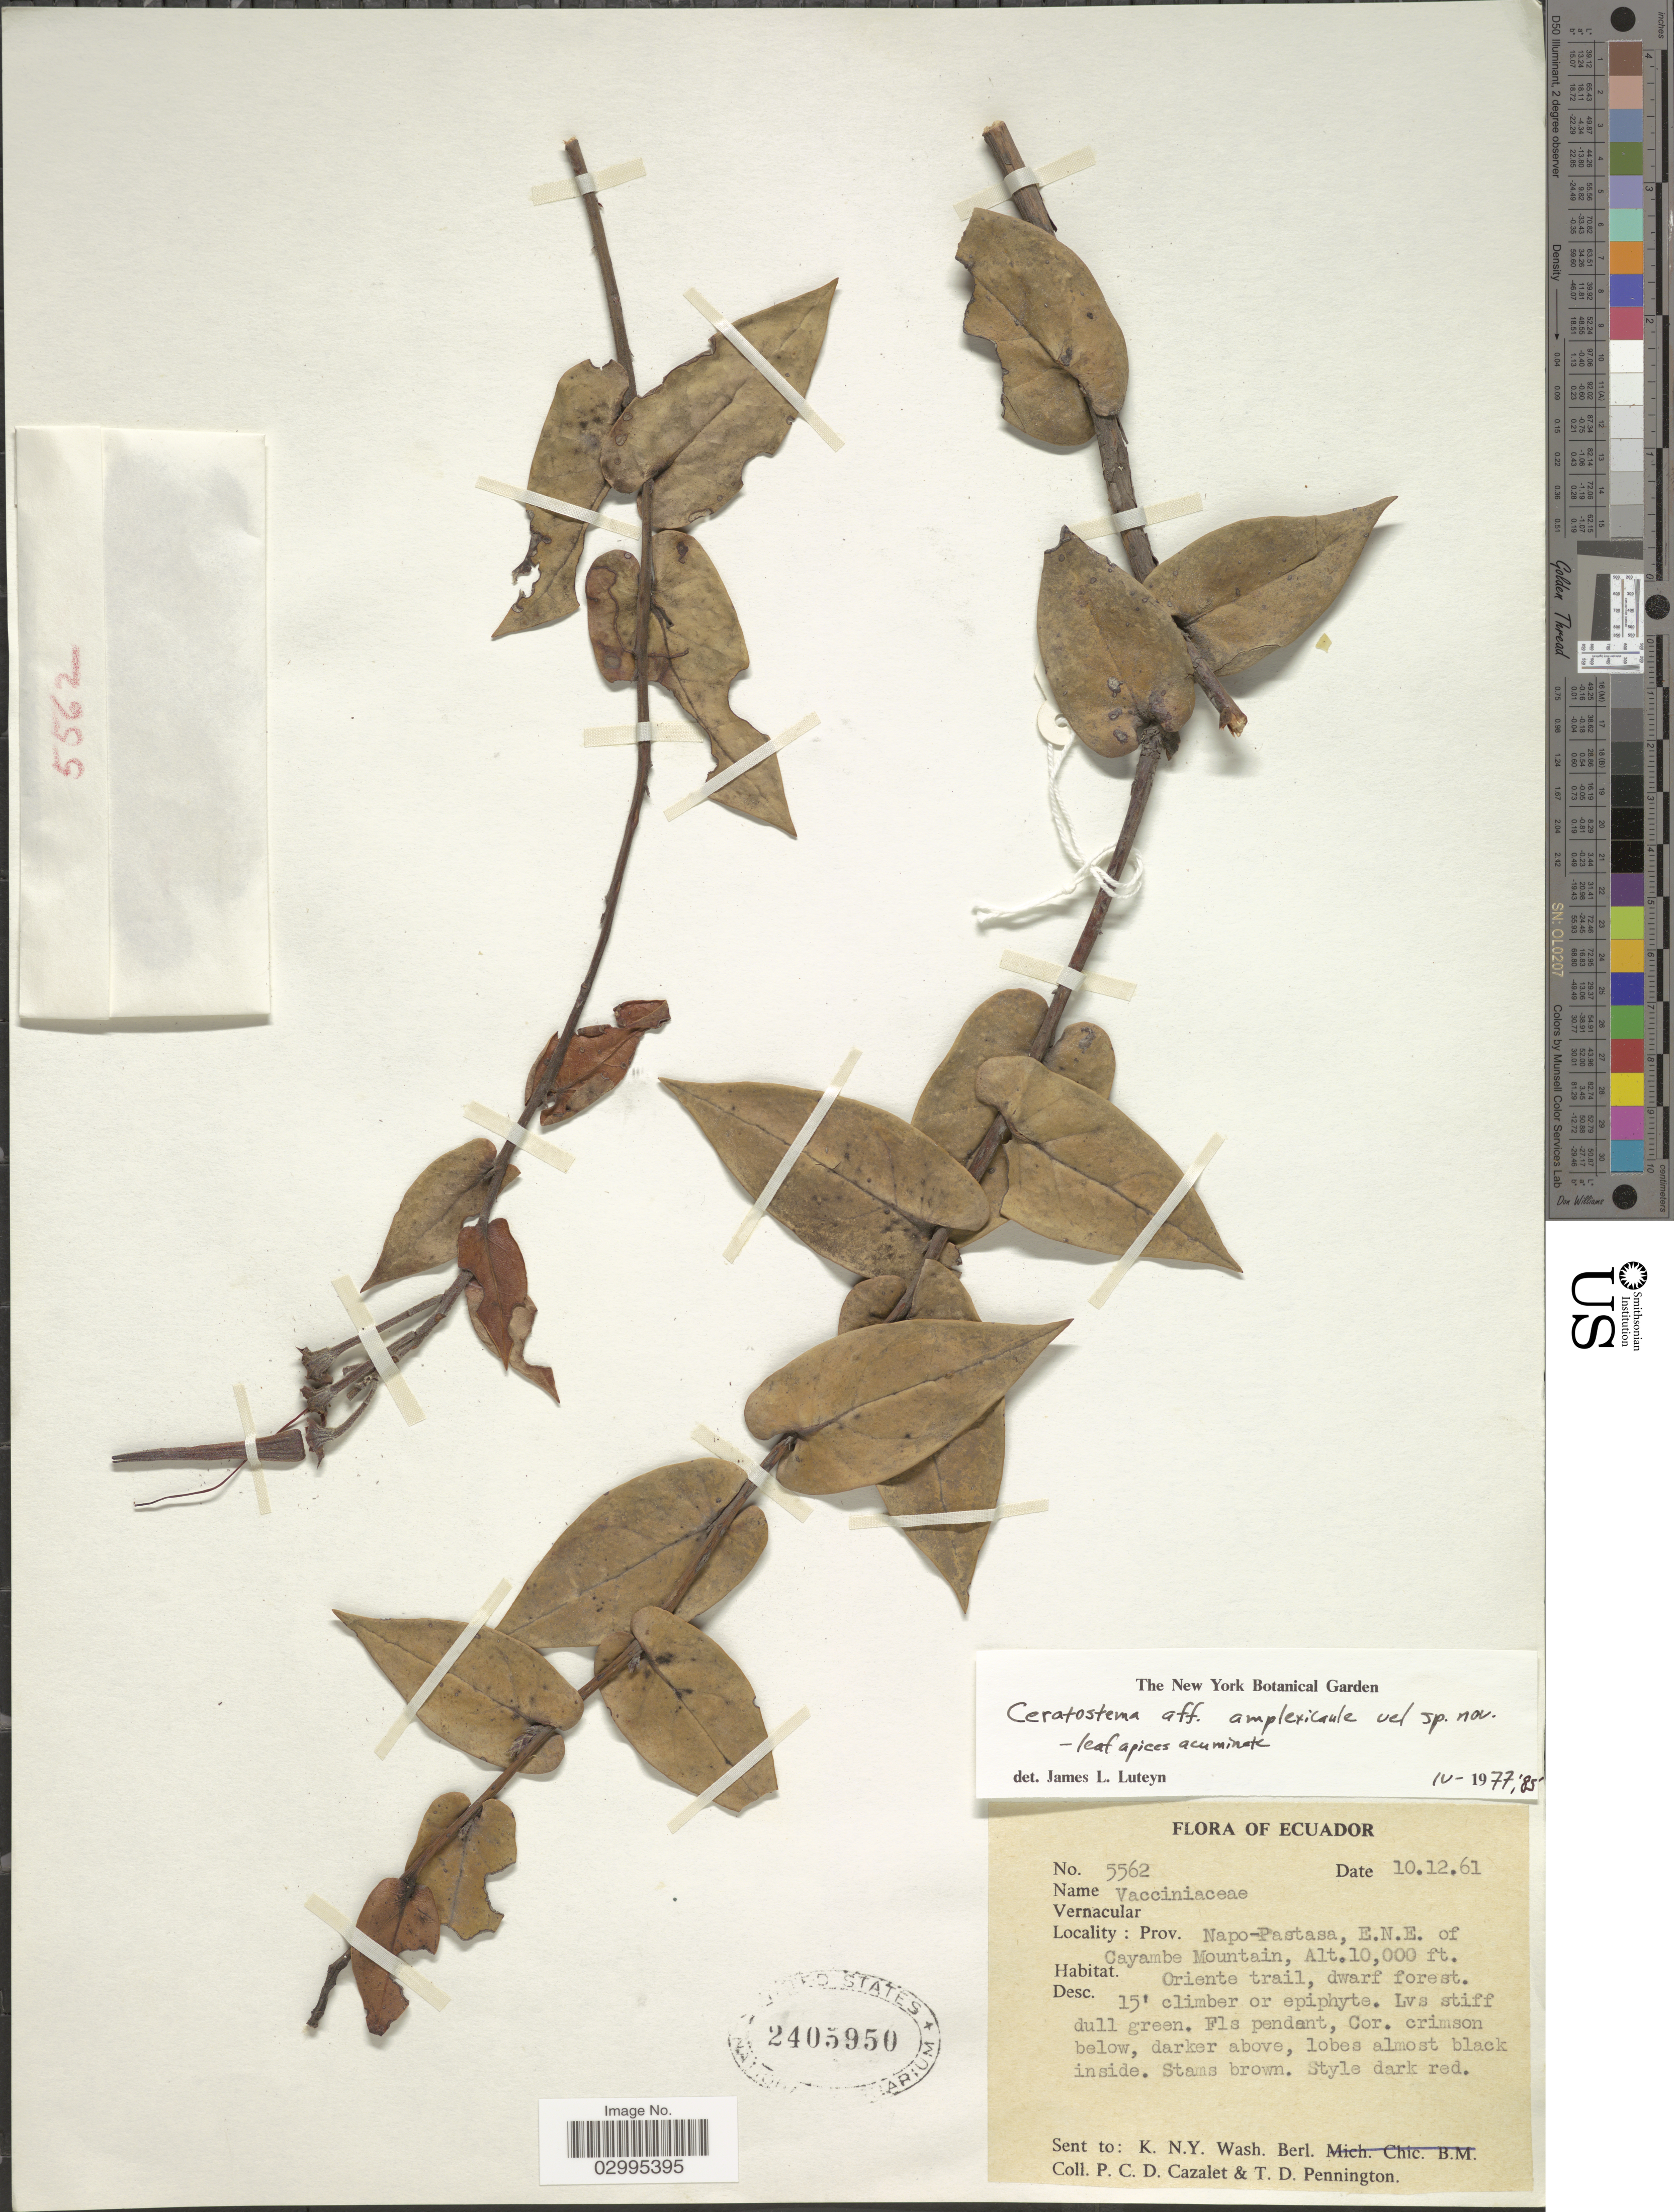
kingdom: Plantae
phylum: Tracheophyta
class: Magnoliopsida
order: Ericales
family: Ericaceae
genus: Cavendishia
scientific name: Cavendishia sp.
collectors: P. C. D. Cazalet & T. D. Pennington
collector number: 5562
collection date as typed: Transcribed d/m/y: 10/12/61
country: Ecuador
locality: Prov. Napo-Pastaza, E.N.E. of Cayambe Mountain. Oriente trail.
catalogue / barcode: US 2405950